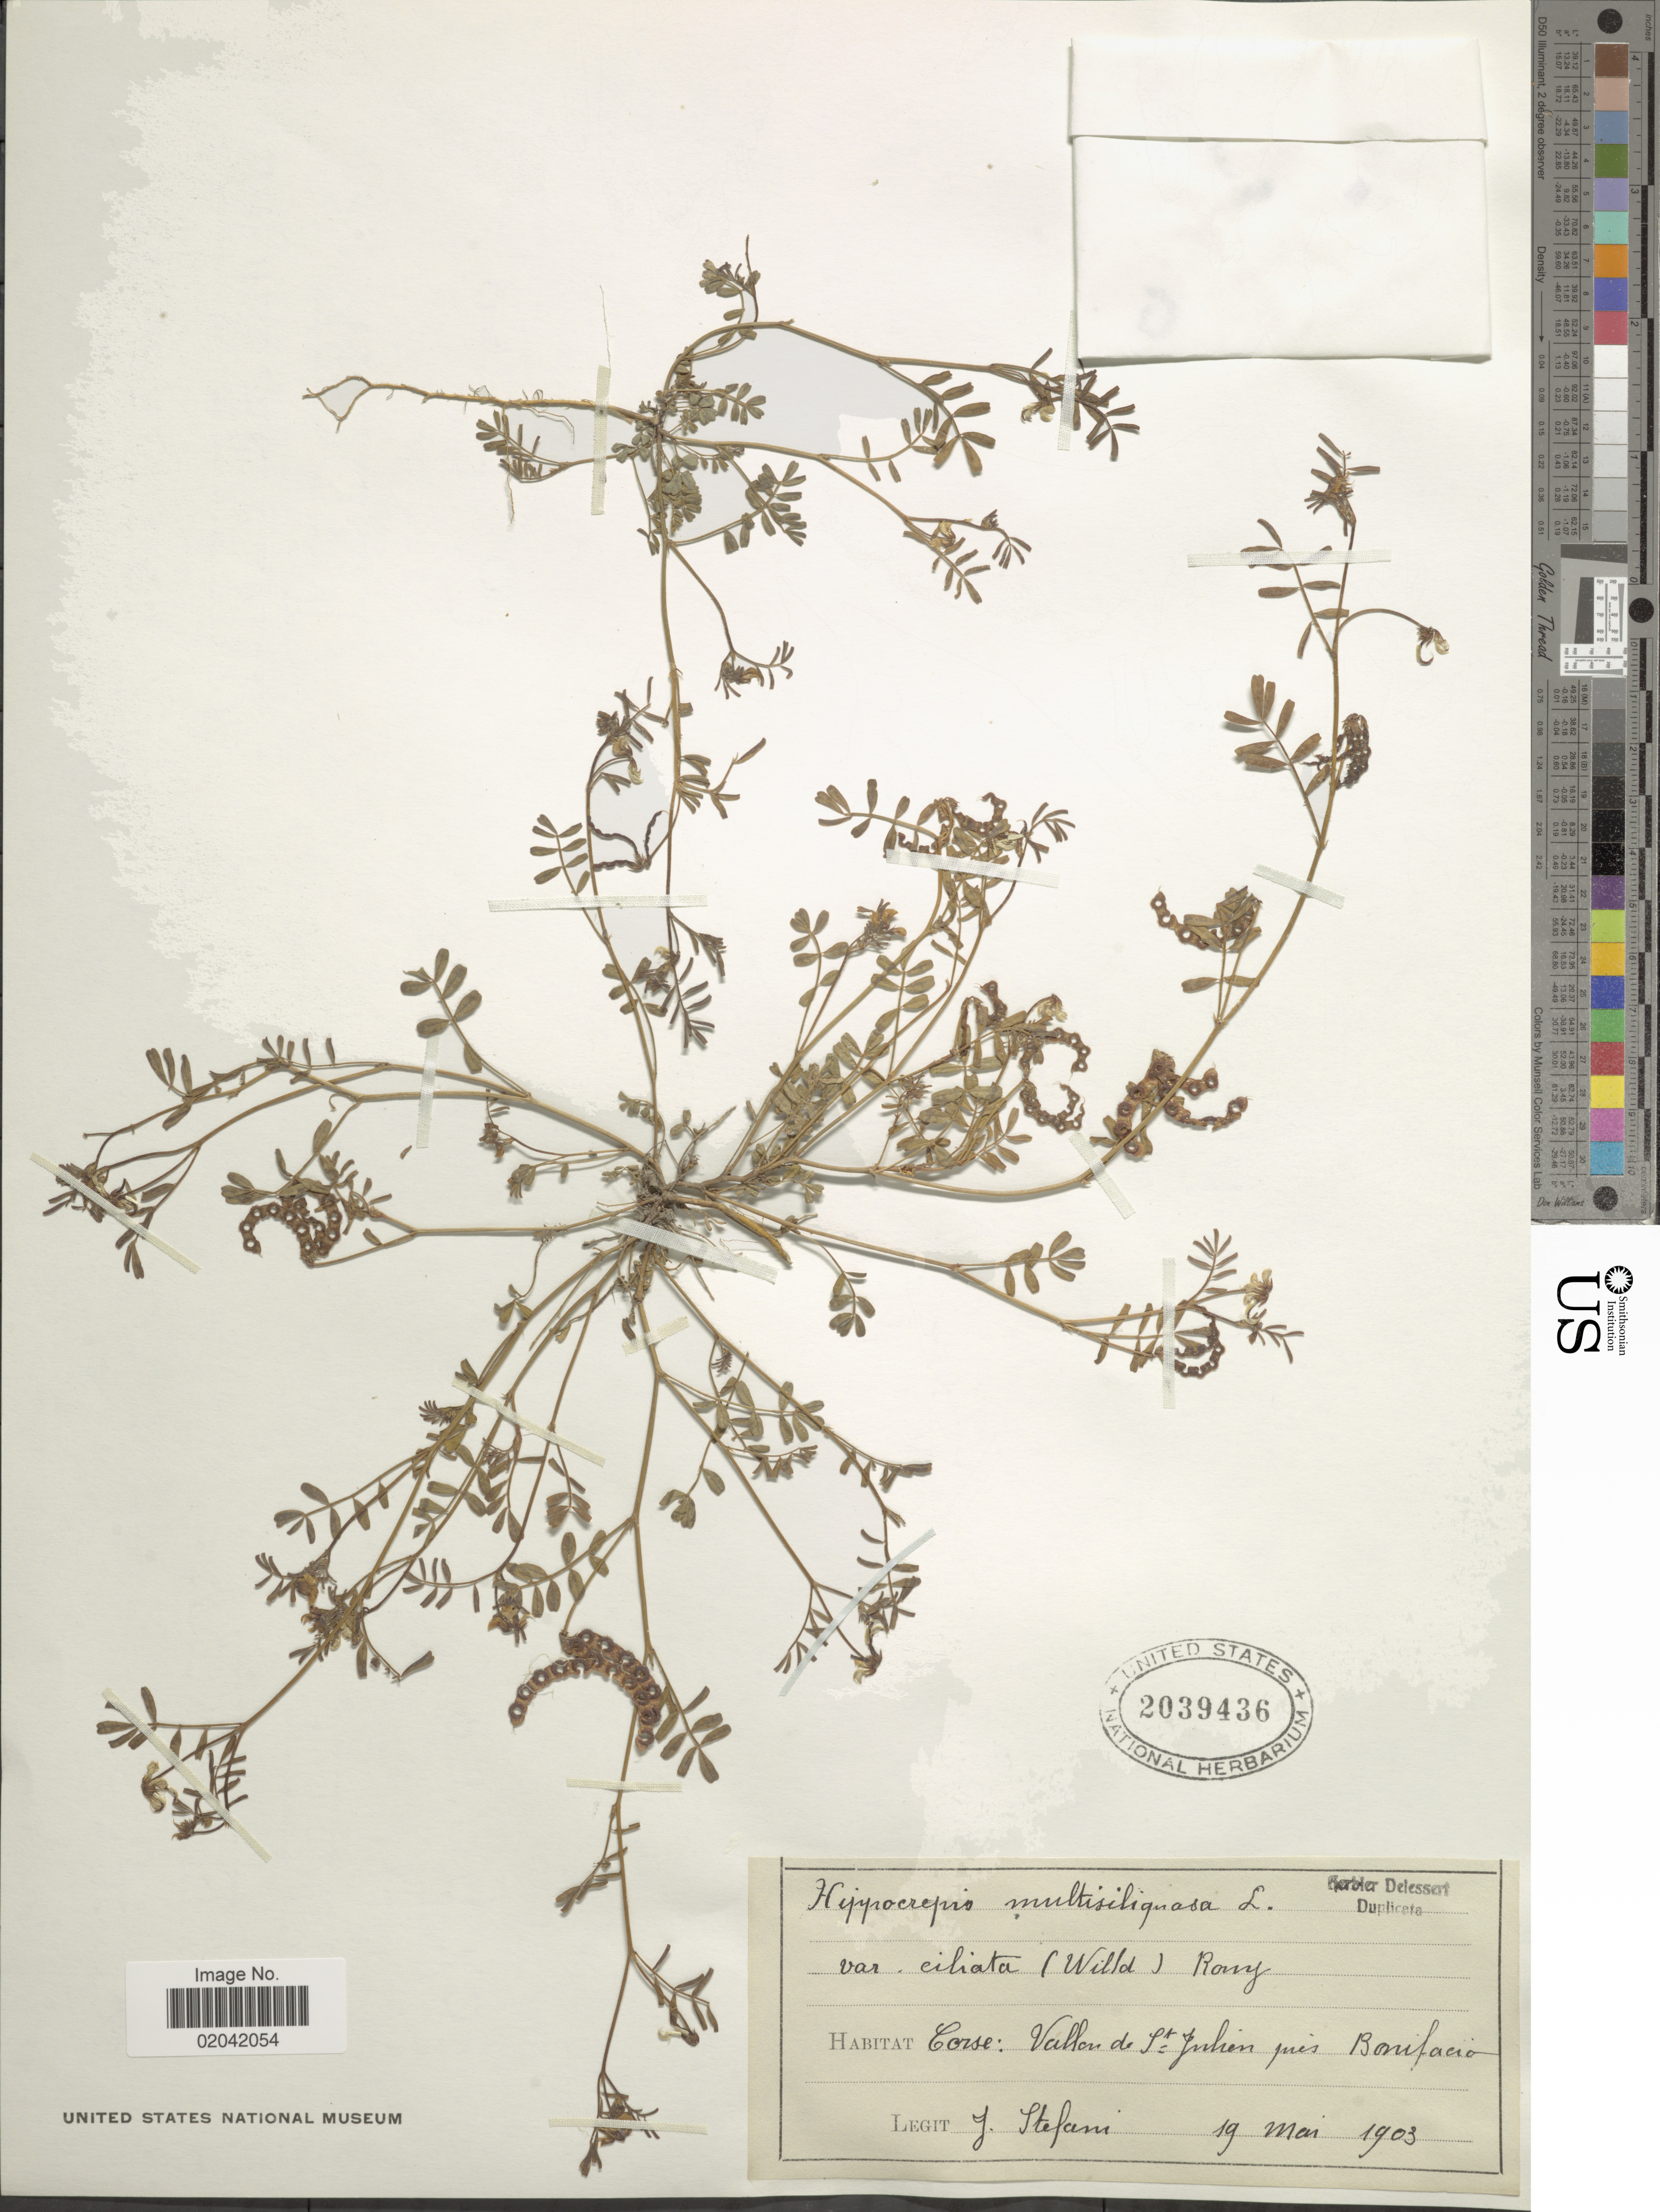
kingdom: Plantae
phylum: Tracheophyta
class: Magnoliopsida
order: Fabales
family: Fabaceae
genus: Hippocrepis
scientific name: Hippocrepis ciliata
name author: Willd.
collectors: J. Stefani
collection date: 1903-05-19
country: France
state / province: Corsica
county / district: Corse-du-Sud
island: Corse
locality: Corse: Vallen de St. Julien pres Bonifacio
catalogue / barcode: US 2039436